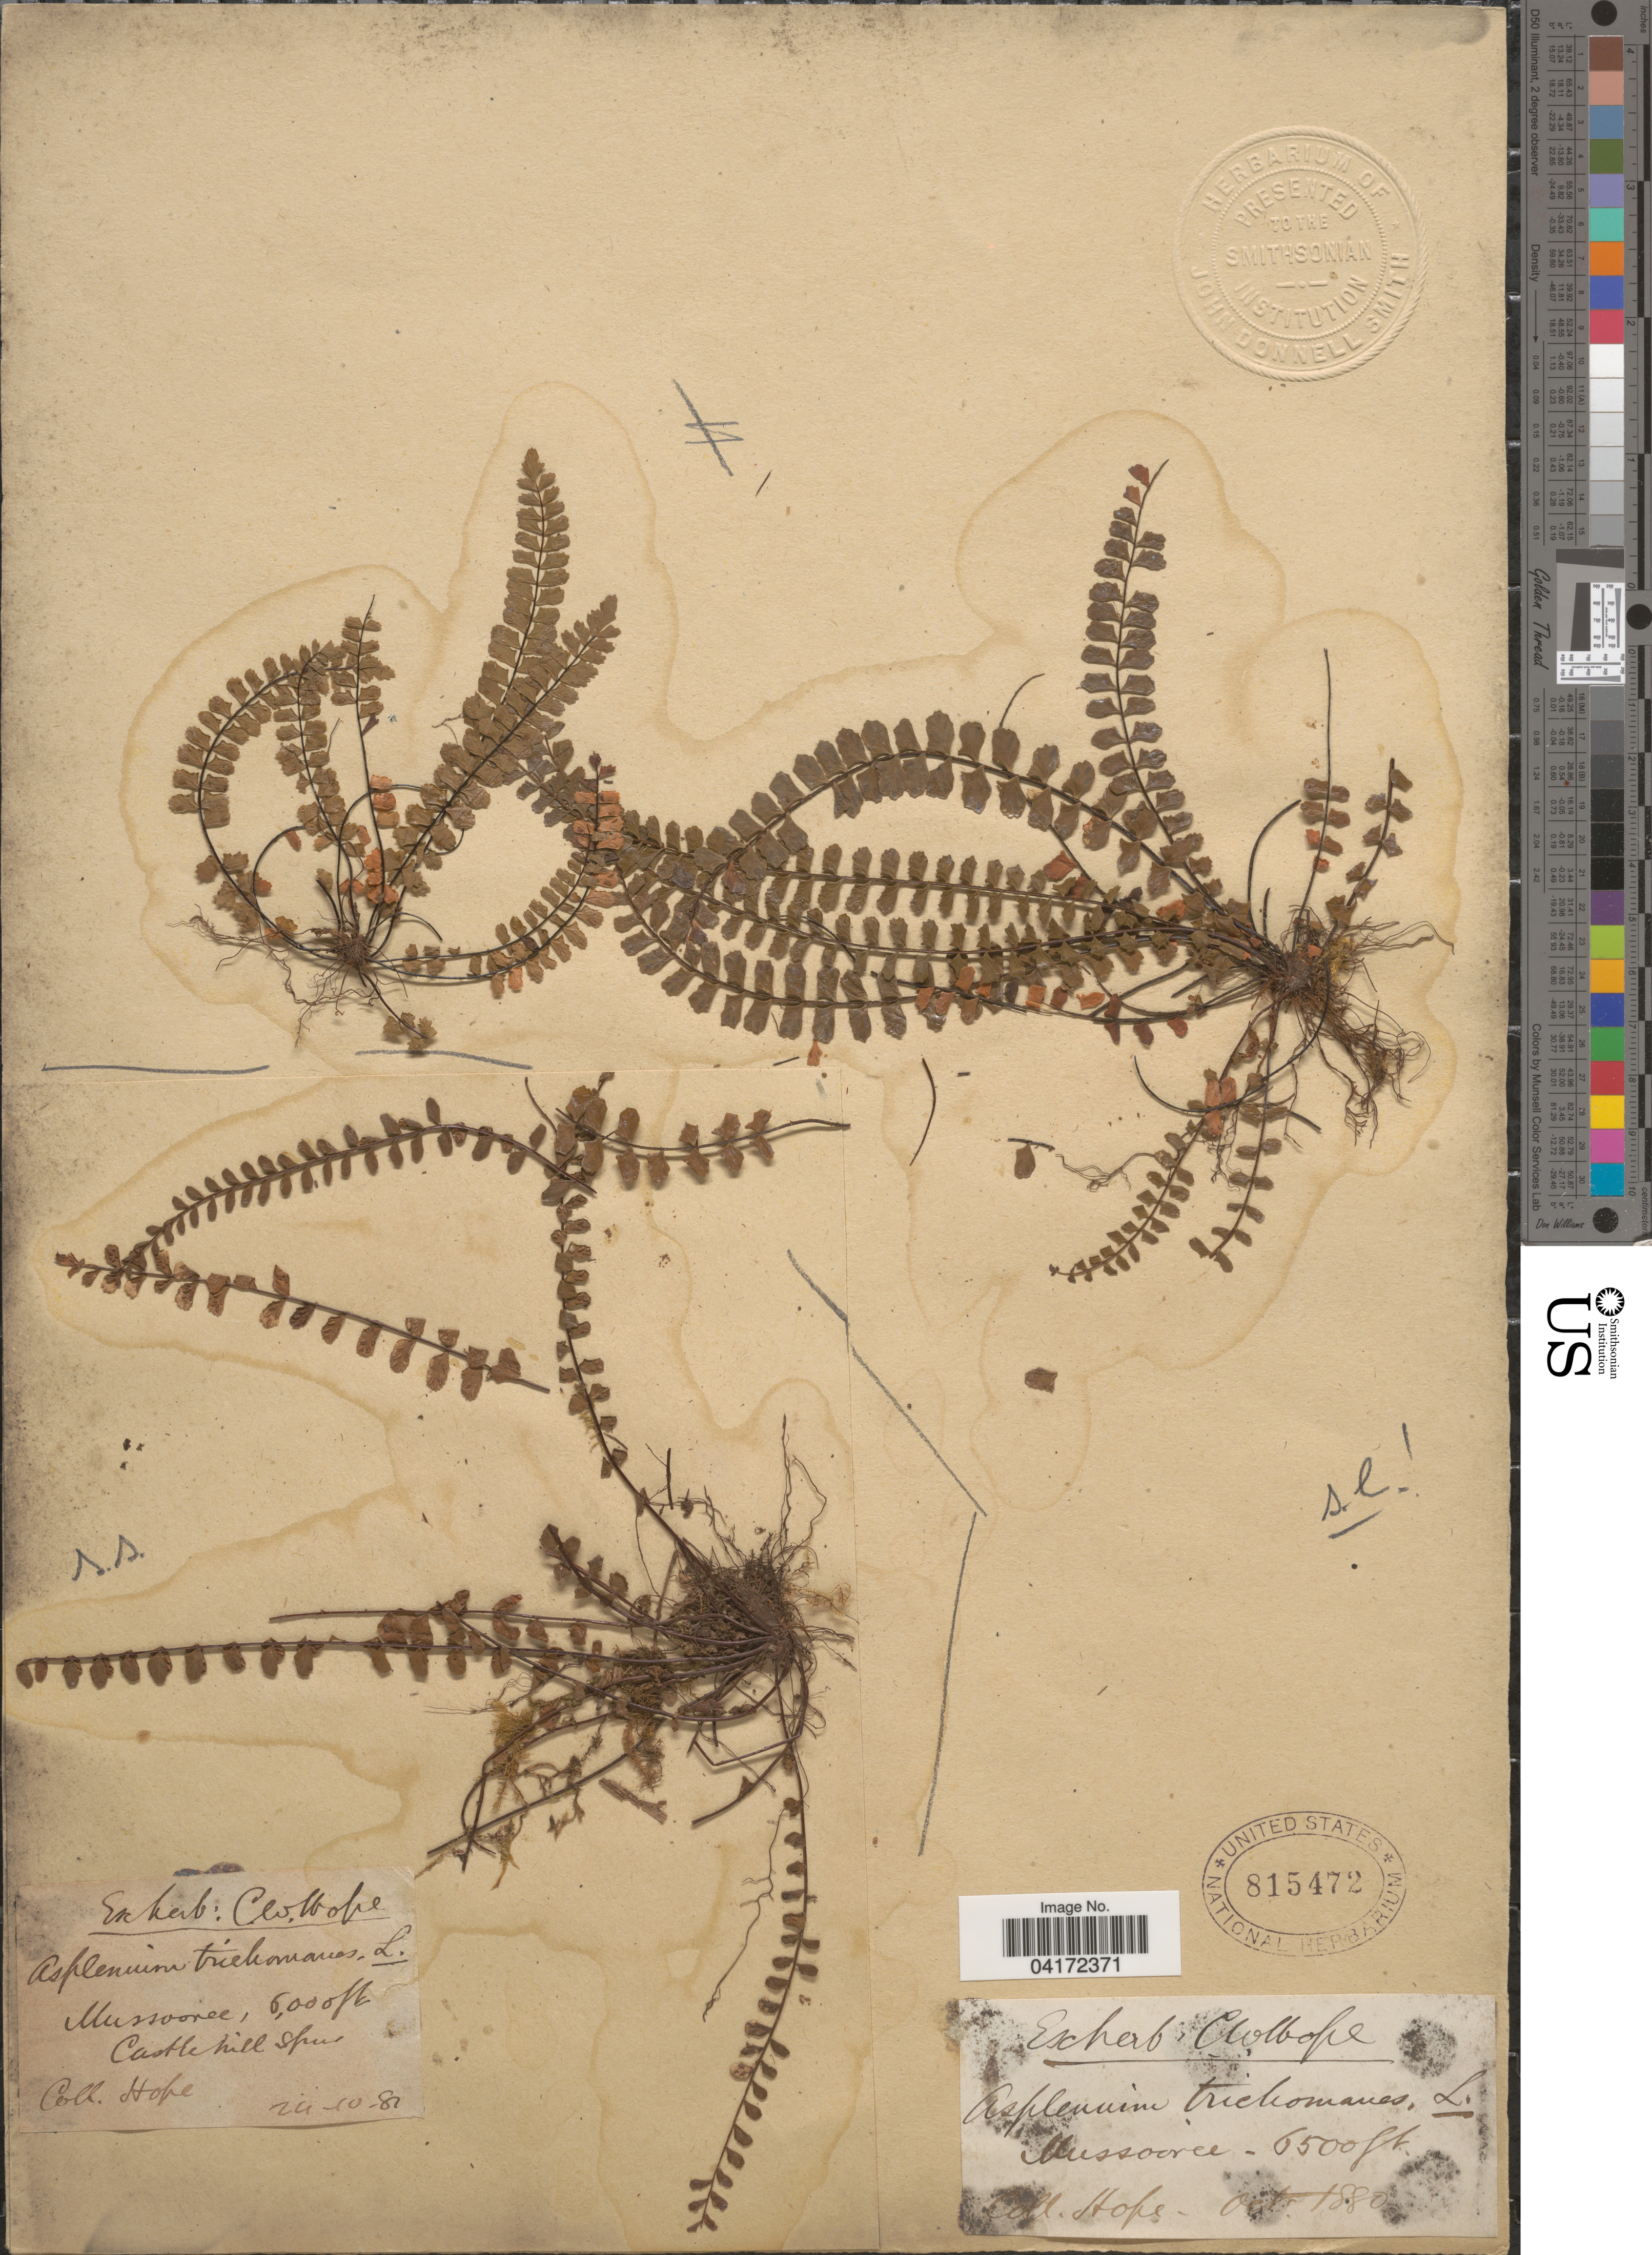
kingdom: Plantae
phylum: Tracheophyta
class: Polypodiopsida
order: Polypodiales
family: Aspleniaceae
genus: Asplenium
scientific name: Asplenium trichomanes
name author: L.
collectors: C. W. Hope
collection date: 1880-10-24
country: India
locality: Mussoorie. Castle hill spur.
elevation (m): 1829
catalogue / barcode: US 815472